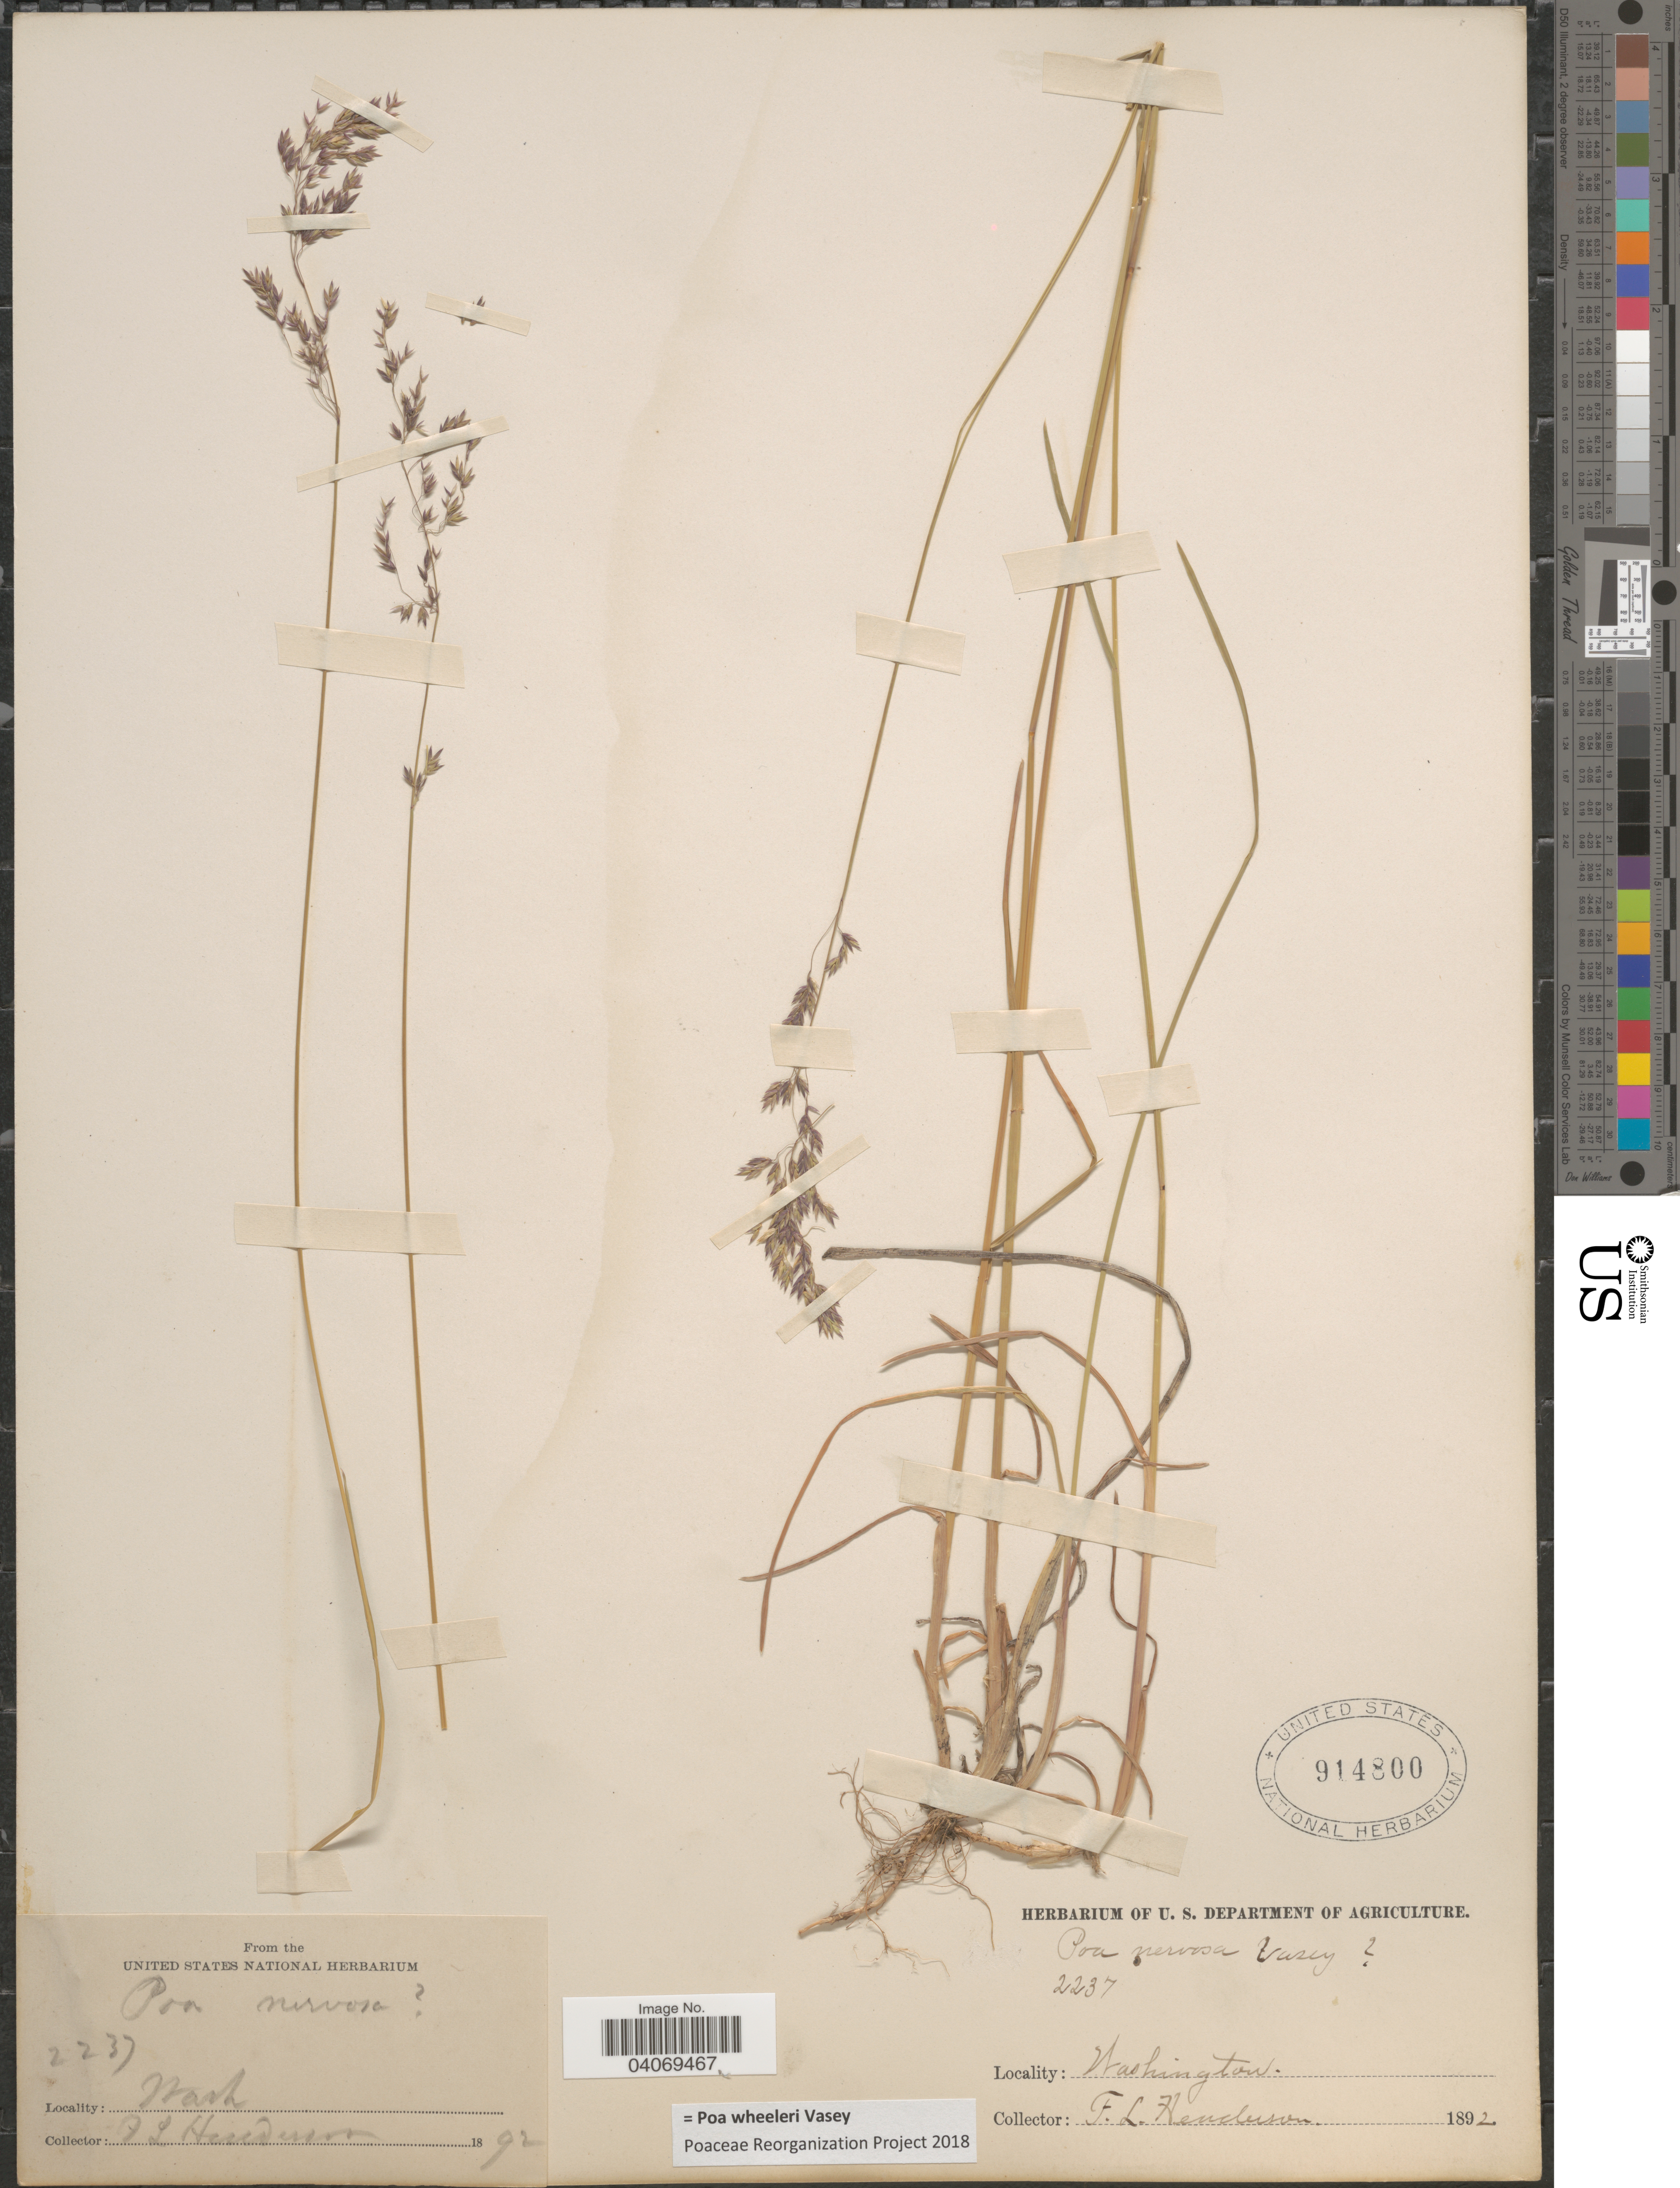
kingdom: Plantae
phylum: Tracheophyta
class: Liliopsida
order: Poales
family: Poaceae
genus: Poa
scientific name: Poa wheeleri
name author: Vasey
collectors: F. Henderson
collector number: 2237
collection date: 1892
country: United States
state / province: Washington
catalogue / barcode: US 914800